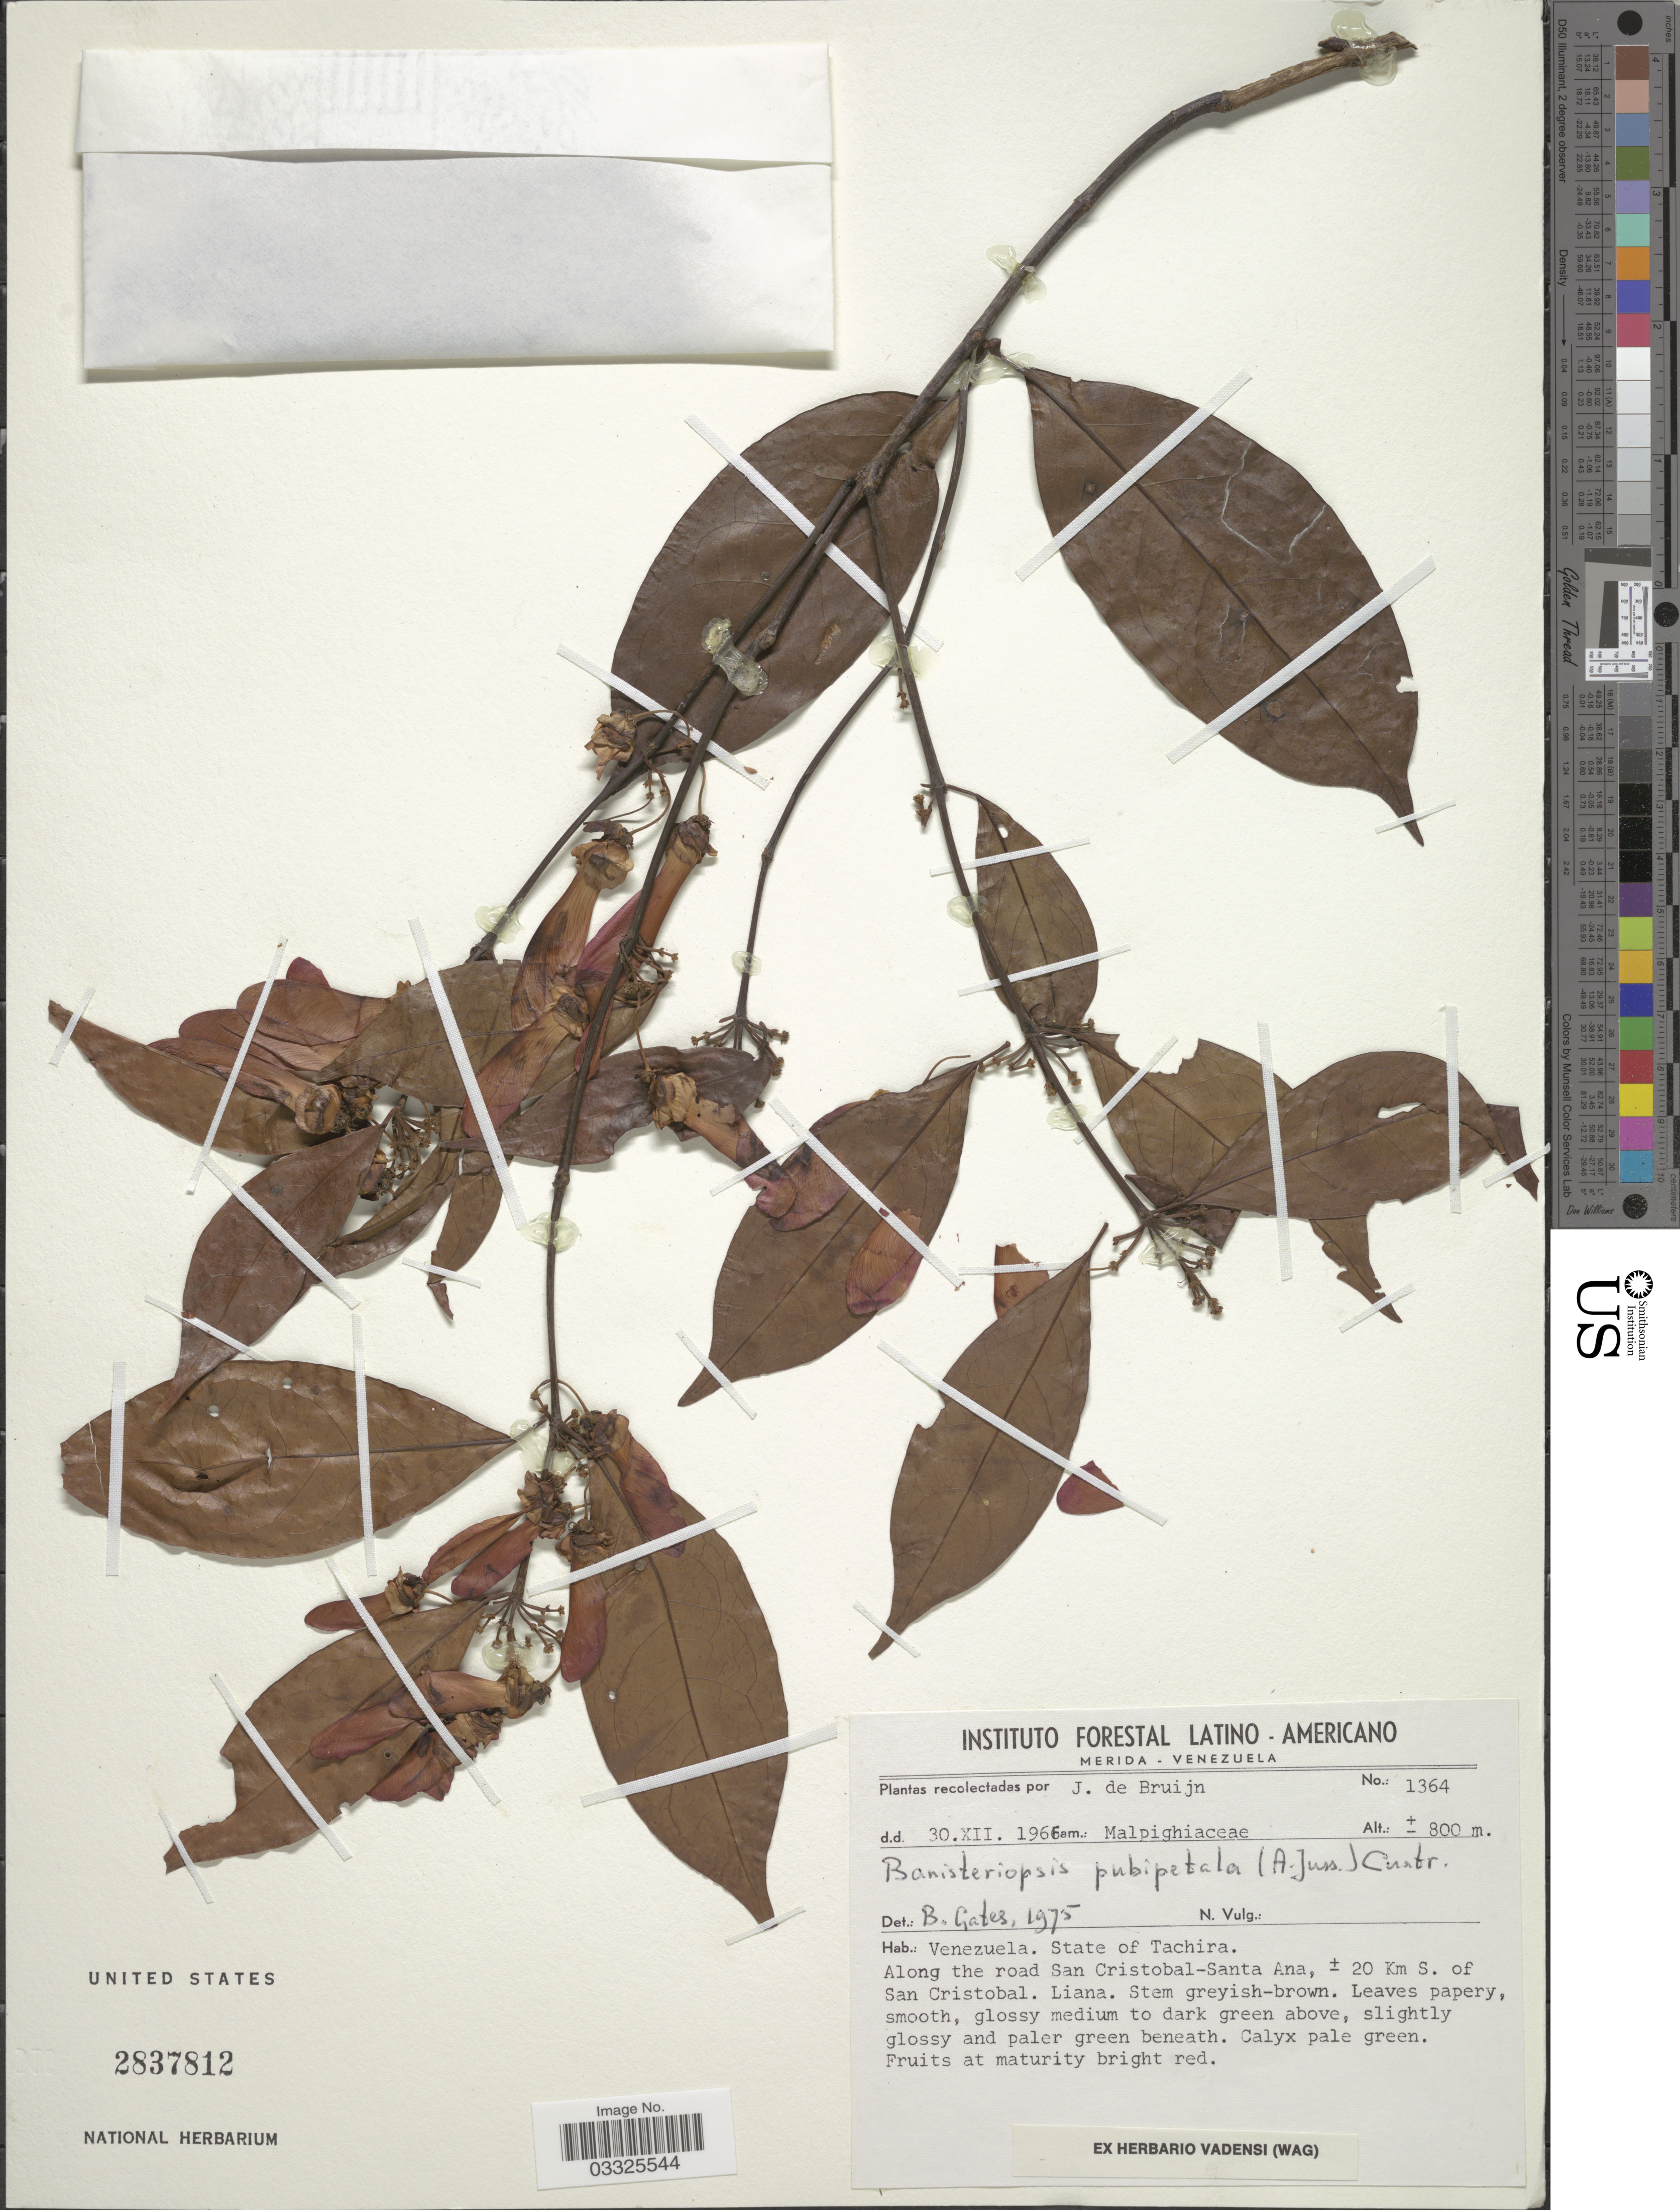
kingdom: Plantae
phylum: Tracheophyta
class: Magnoliopsida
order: Malpighiales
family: Malpighiaceae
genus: Banisteriopsis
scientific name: Banisteriopsis pubipetala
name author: (A. Juss.) Cuatrec.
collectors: J. Bruijn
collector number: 1364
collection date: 1966-12-30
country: Venezuela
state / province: Tachira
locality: Along the road San Cristobal-Santa Ana, ± 20 Km S. of San Cristobal.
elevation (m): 800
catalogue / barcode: US 2837812